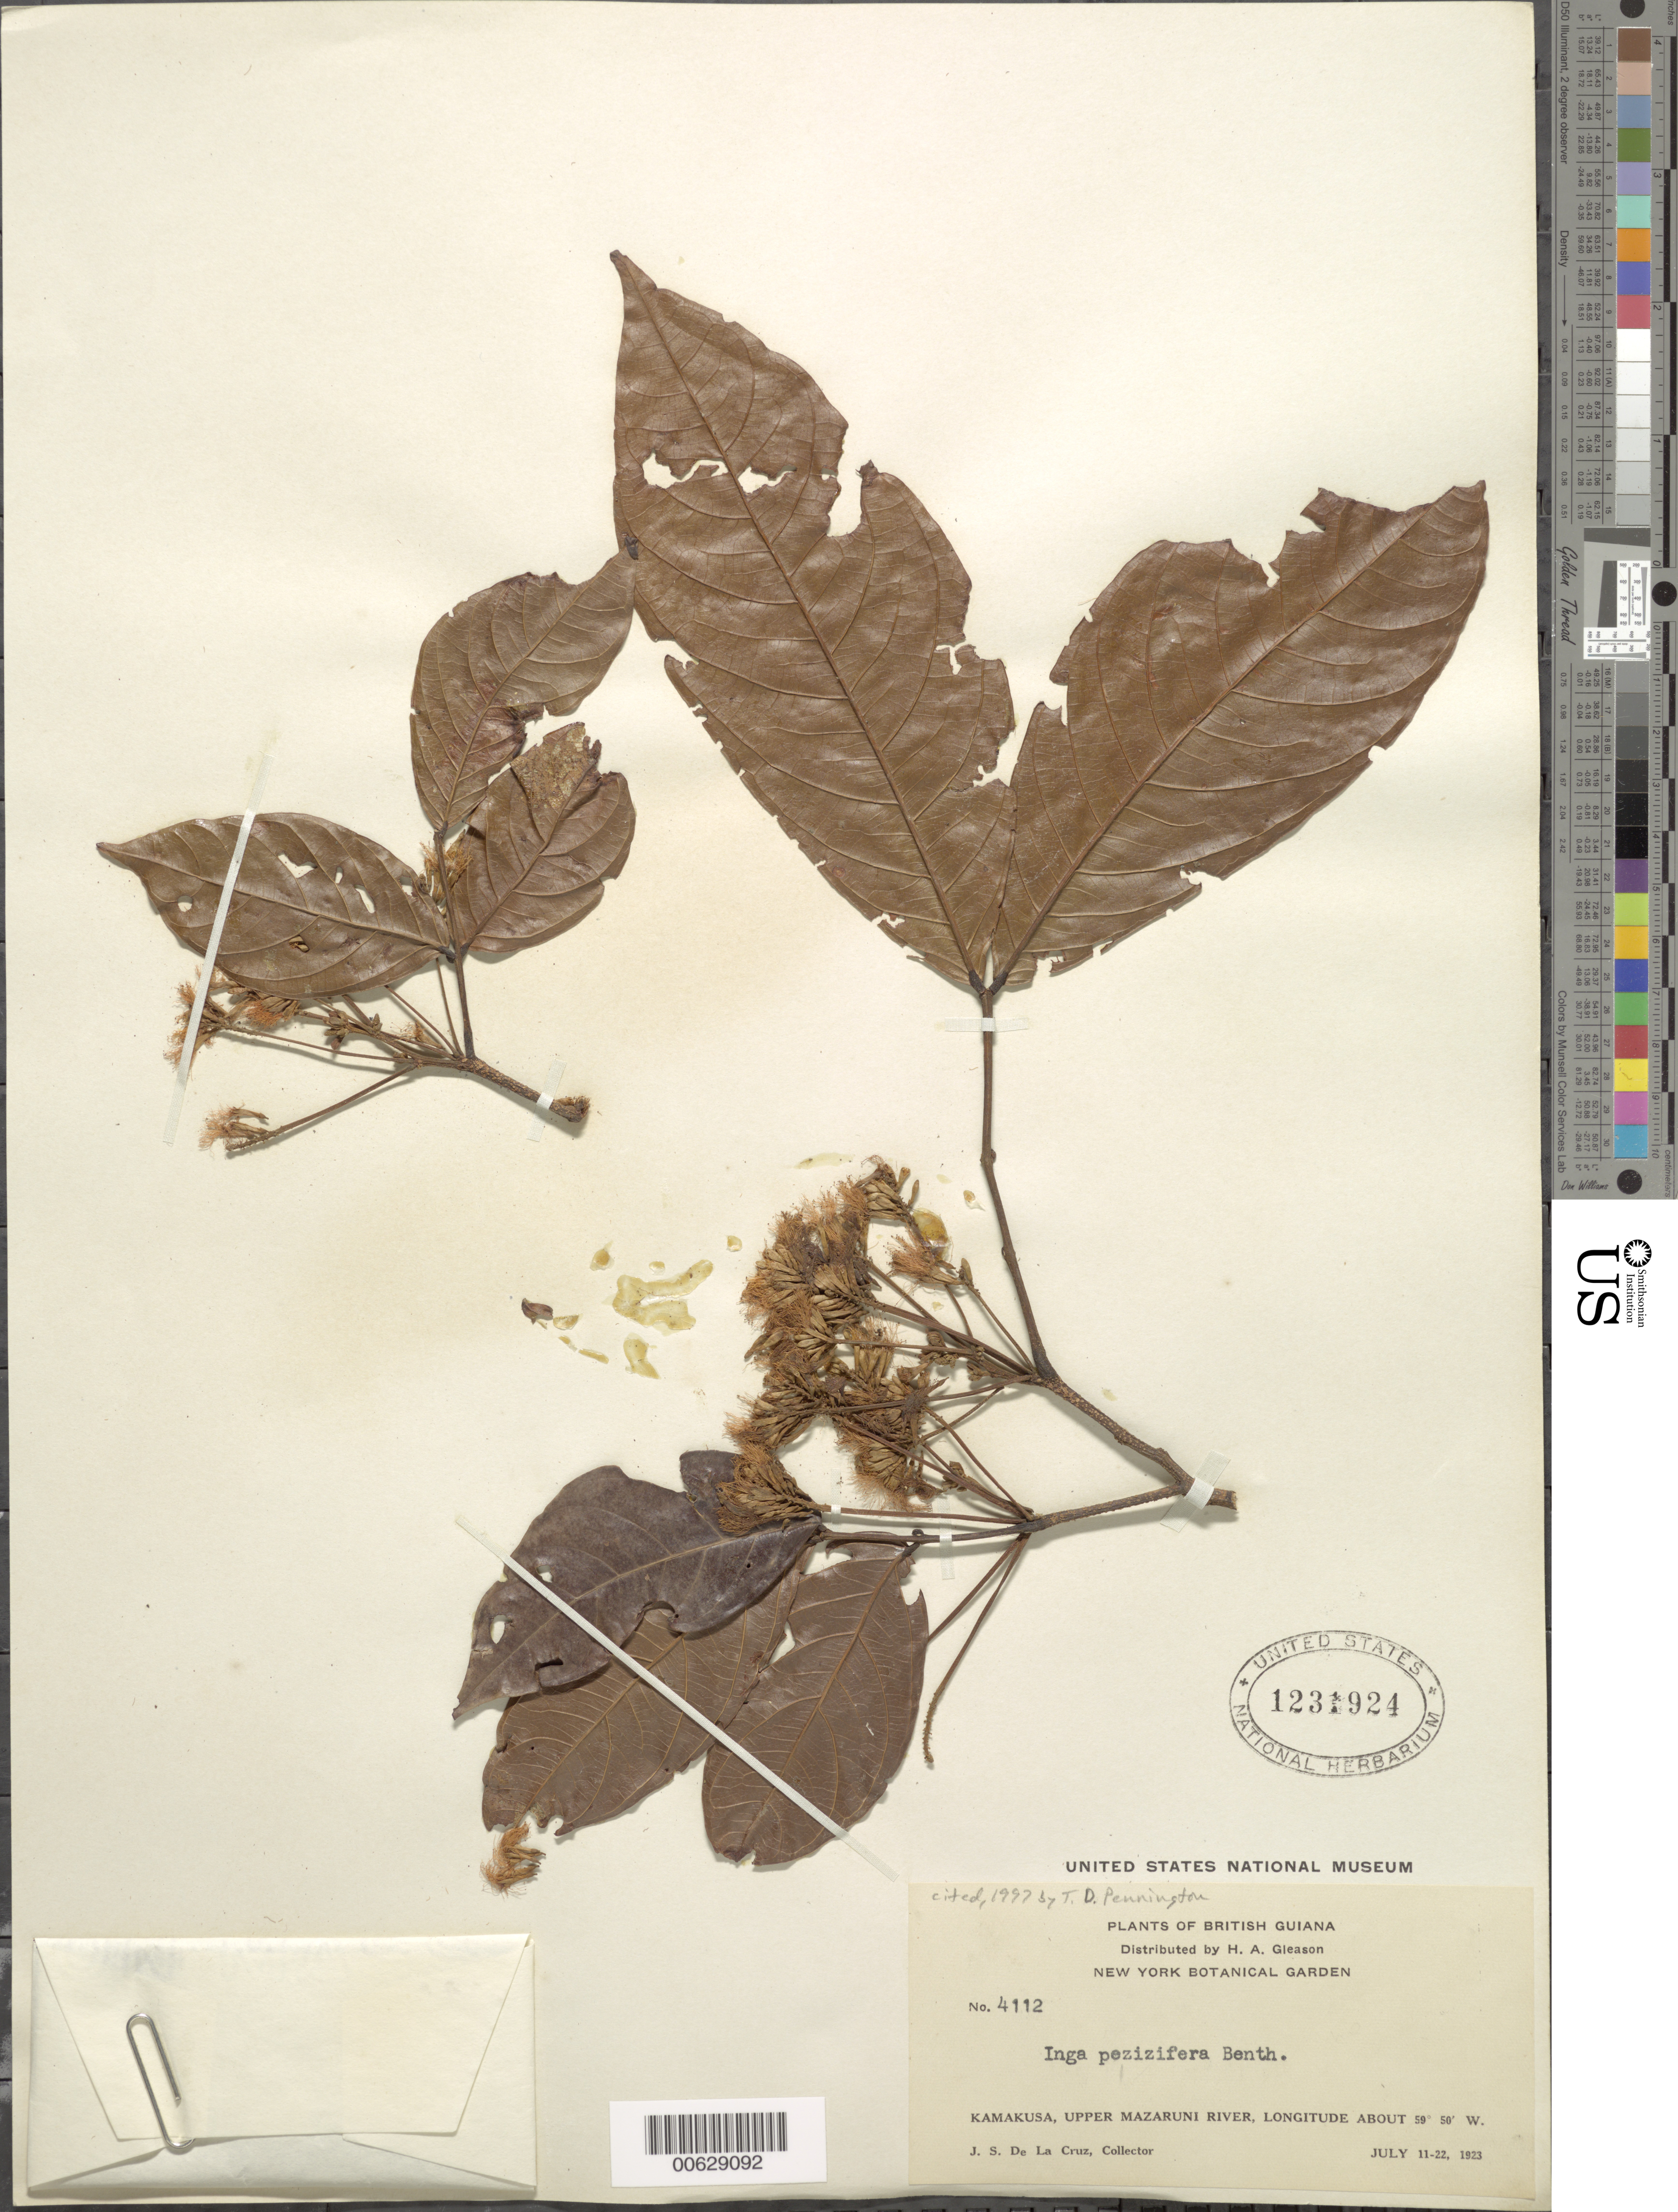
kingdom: Plantae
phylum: Tracheophyta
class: Magnoliopsida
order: Fabales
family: Fabaceae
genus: Inga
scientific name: Inga pezizifera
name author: Benth.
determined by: Pennington, T. D., (K)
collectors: J. S. de la Cruz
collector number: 4112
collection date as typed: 11-Jul-23 to 22-Jul-23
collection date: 1923-07-11/1923-07-22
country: Guyana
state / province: Cuyuni-Mazaruni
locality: Kamakusa, Upper Mazaruni R.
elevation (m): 100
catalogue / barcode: US 1231924